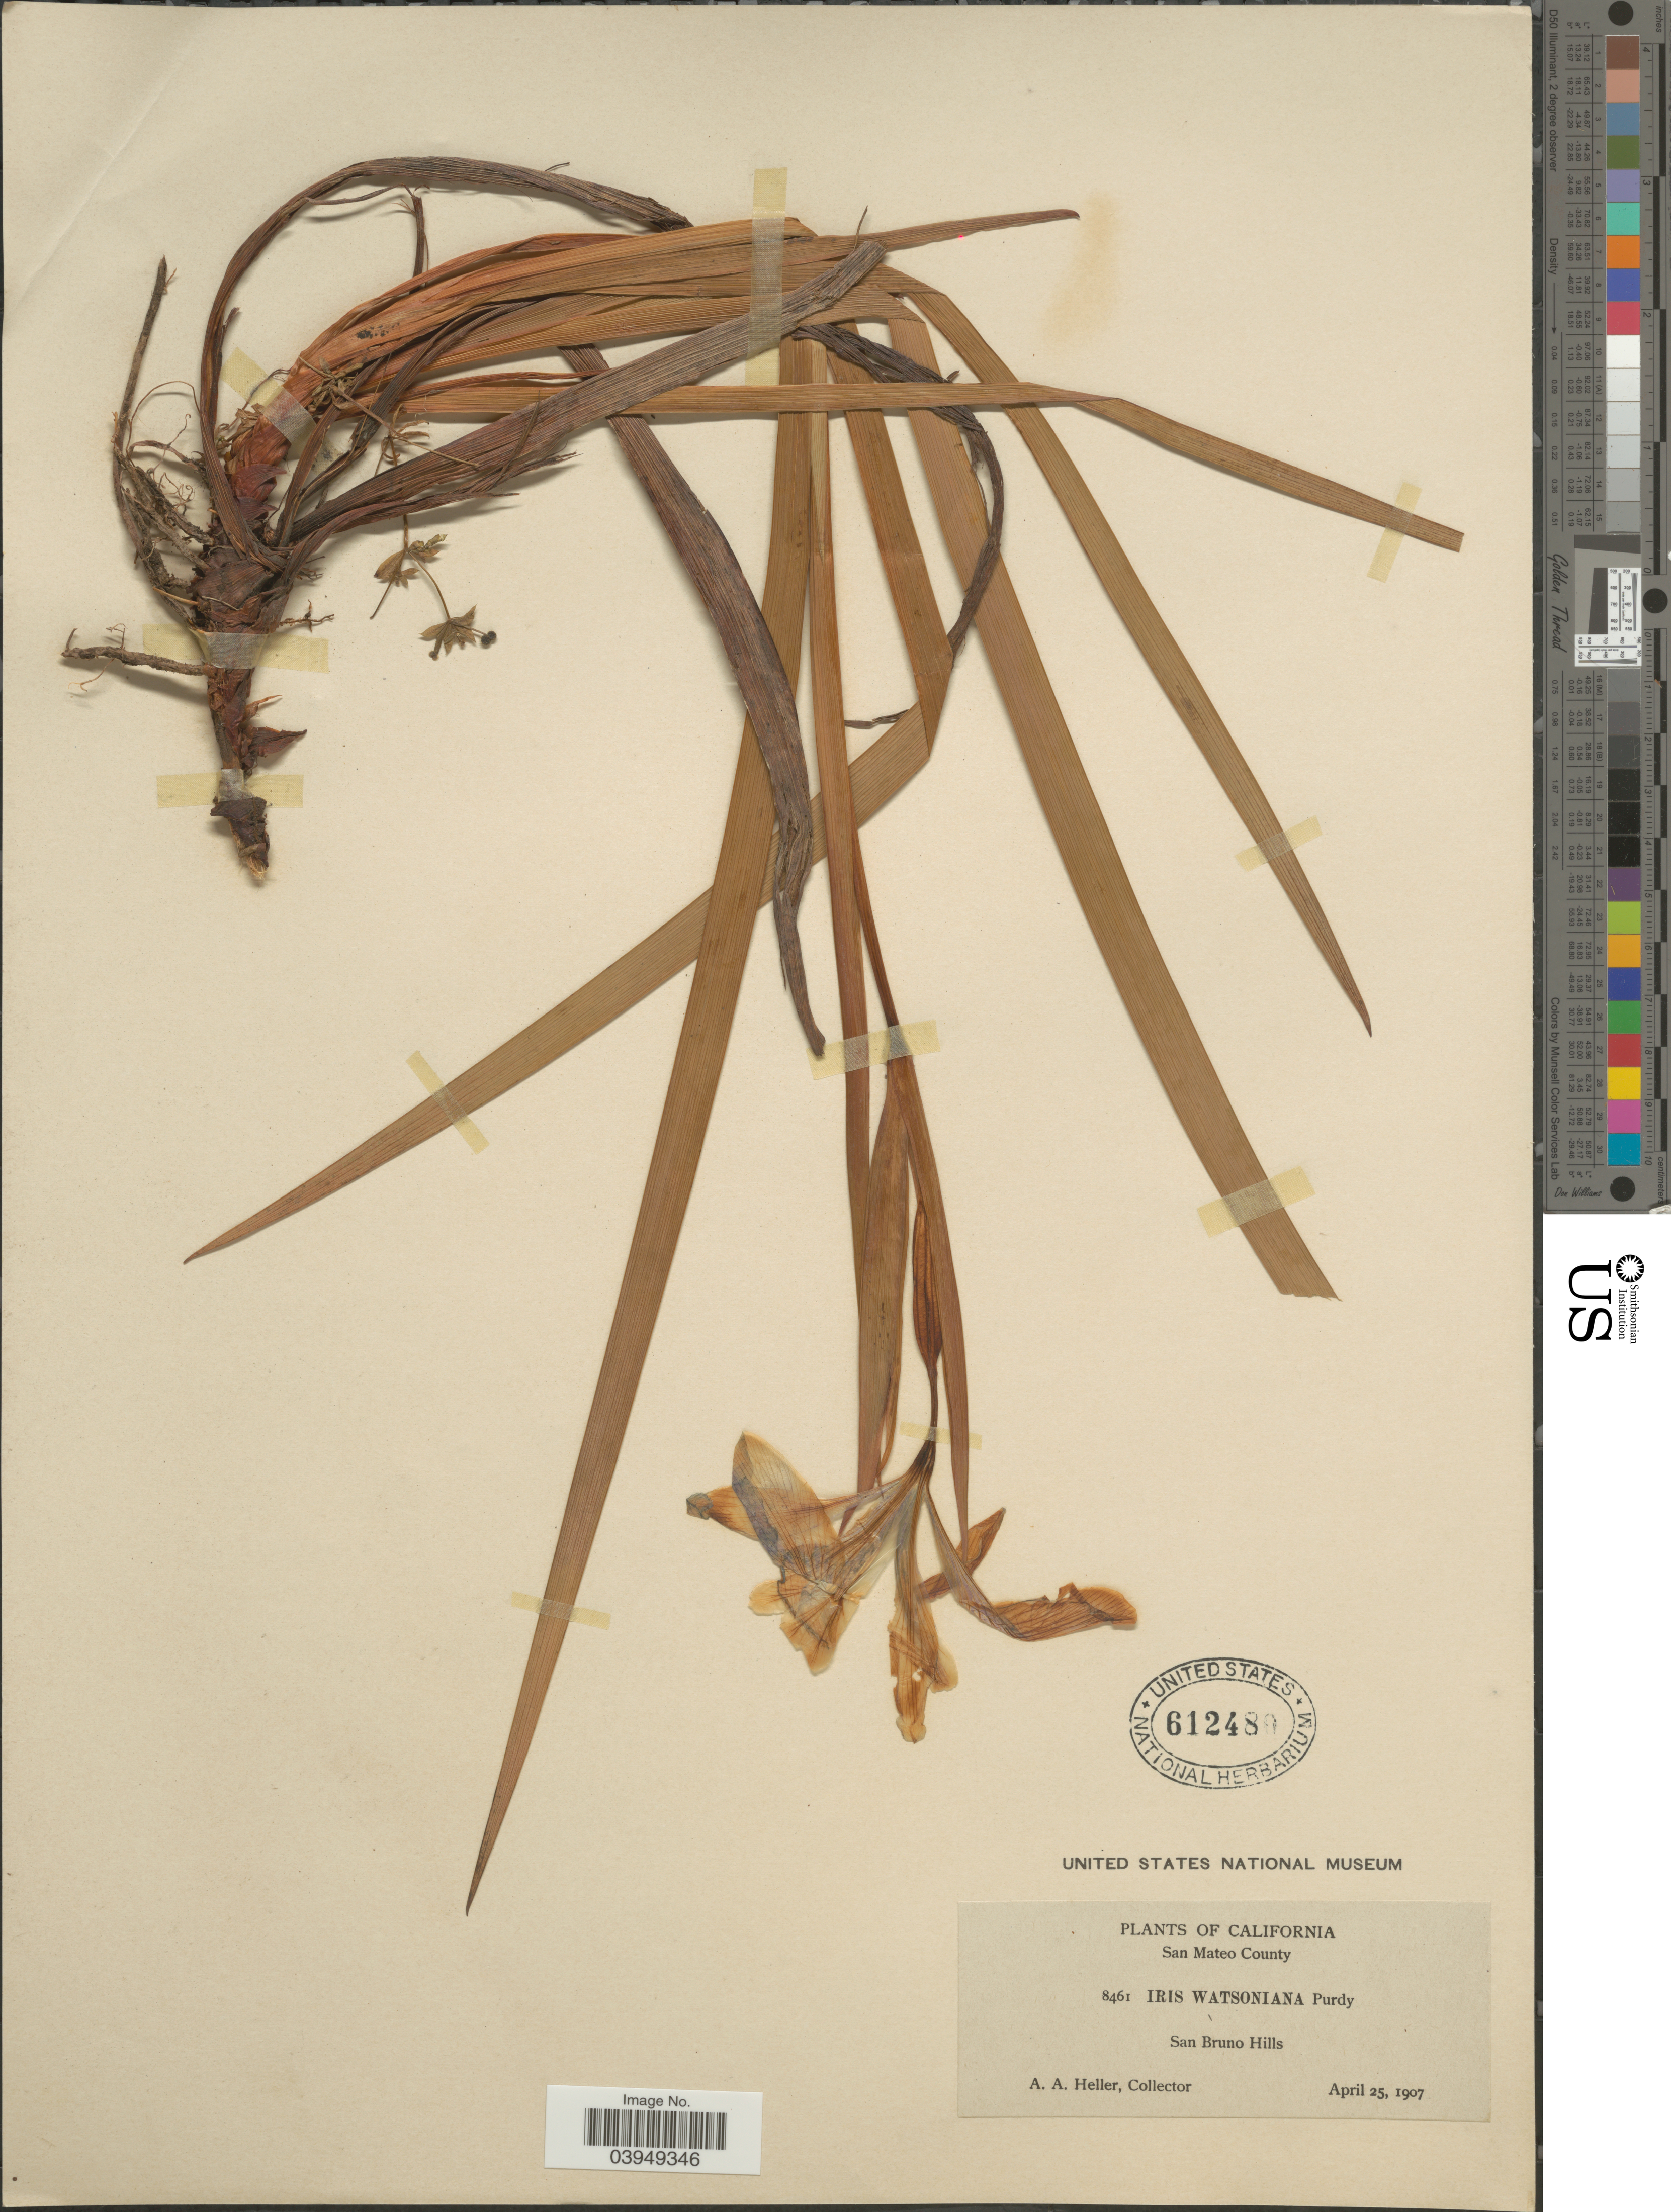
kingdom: Plantae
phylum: Tracheophyta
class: Liliopsida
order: Asparagales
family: Iridaceae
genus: Iris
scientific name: Iris watsoniana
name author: Purdy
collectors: A. A. Heller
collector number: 8461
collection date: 1907-04-25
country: United States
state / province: California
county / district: San Mateo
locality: San Mateo County. San Bruno Hills.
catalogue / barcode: US 612480